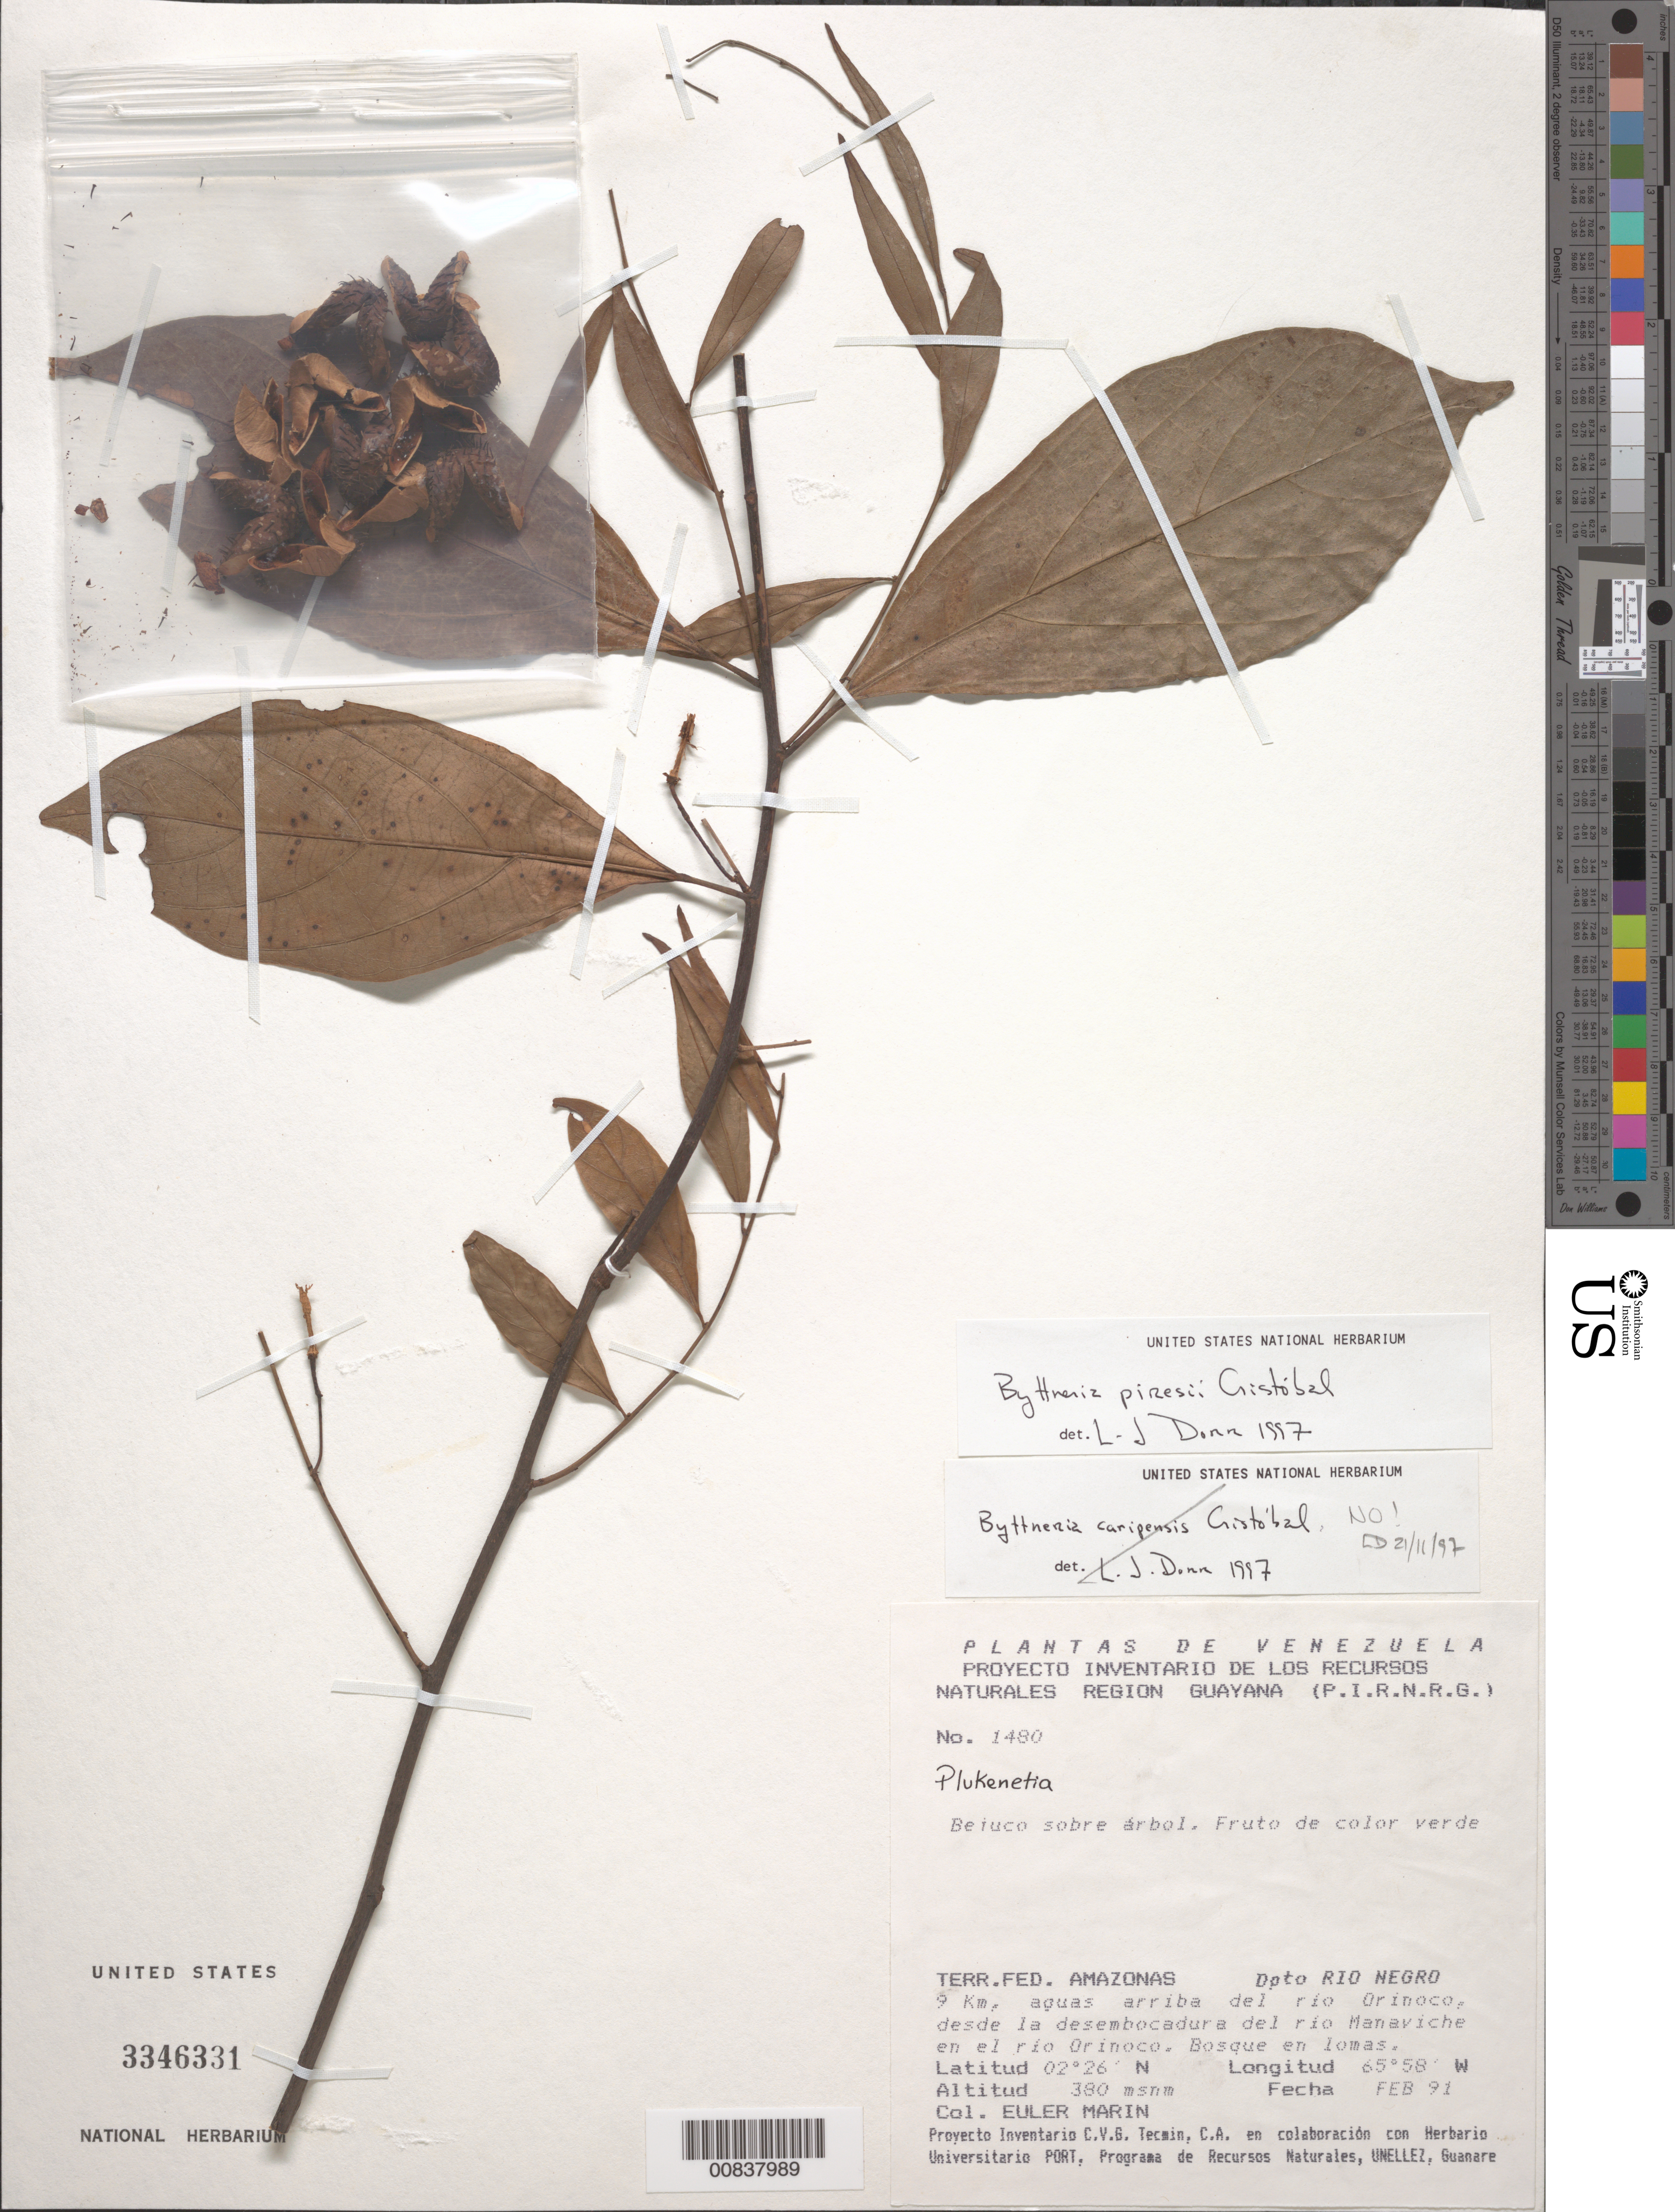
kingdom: Plantae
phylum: Tracheophyta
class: Magnoliopsida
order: Malvales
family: Malvaceae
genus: Byttneria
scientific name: Byttneria piresii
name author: Cristóbal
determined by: Dorr, L. J., (BOT), Smithsonian Institution - National Museum of Natural History (UNITED STATES)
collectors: E. Marin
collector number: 1480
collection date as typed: Feb-91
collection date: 1991-02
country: Venezuela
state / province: Amazonas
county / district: Río Negro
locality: Rio Orinoco, 9 km aquas desde la desembocadura del Río Manaviche en el Rio Orinoco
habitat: Sobre arbol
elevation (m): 380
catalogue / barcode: US 3346331